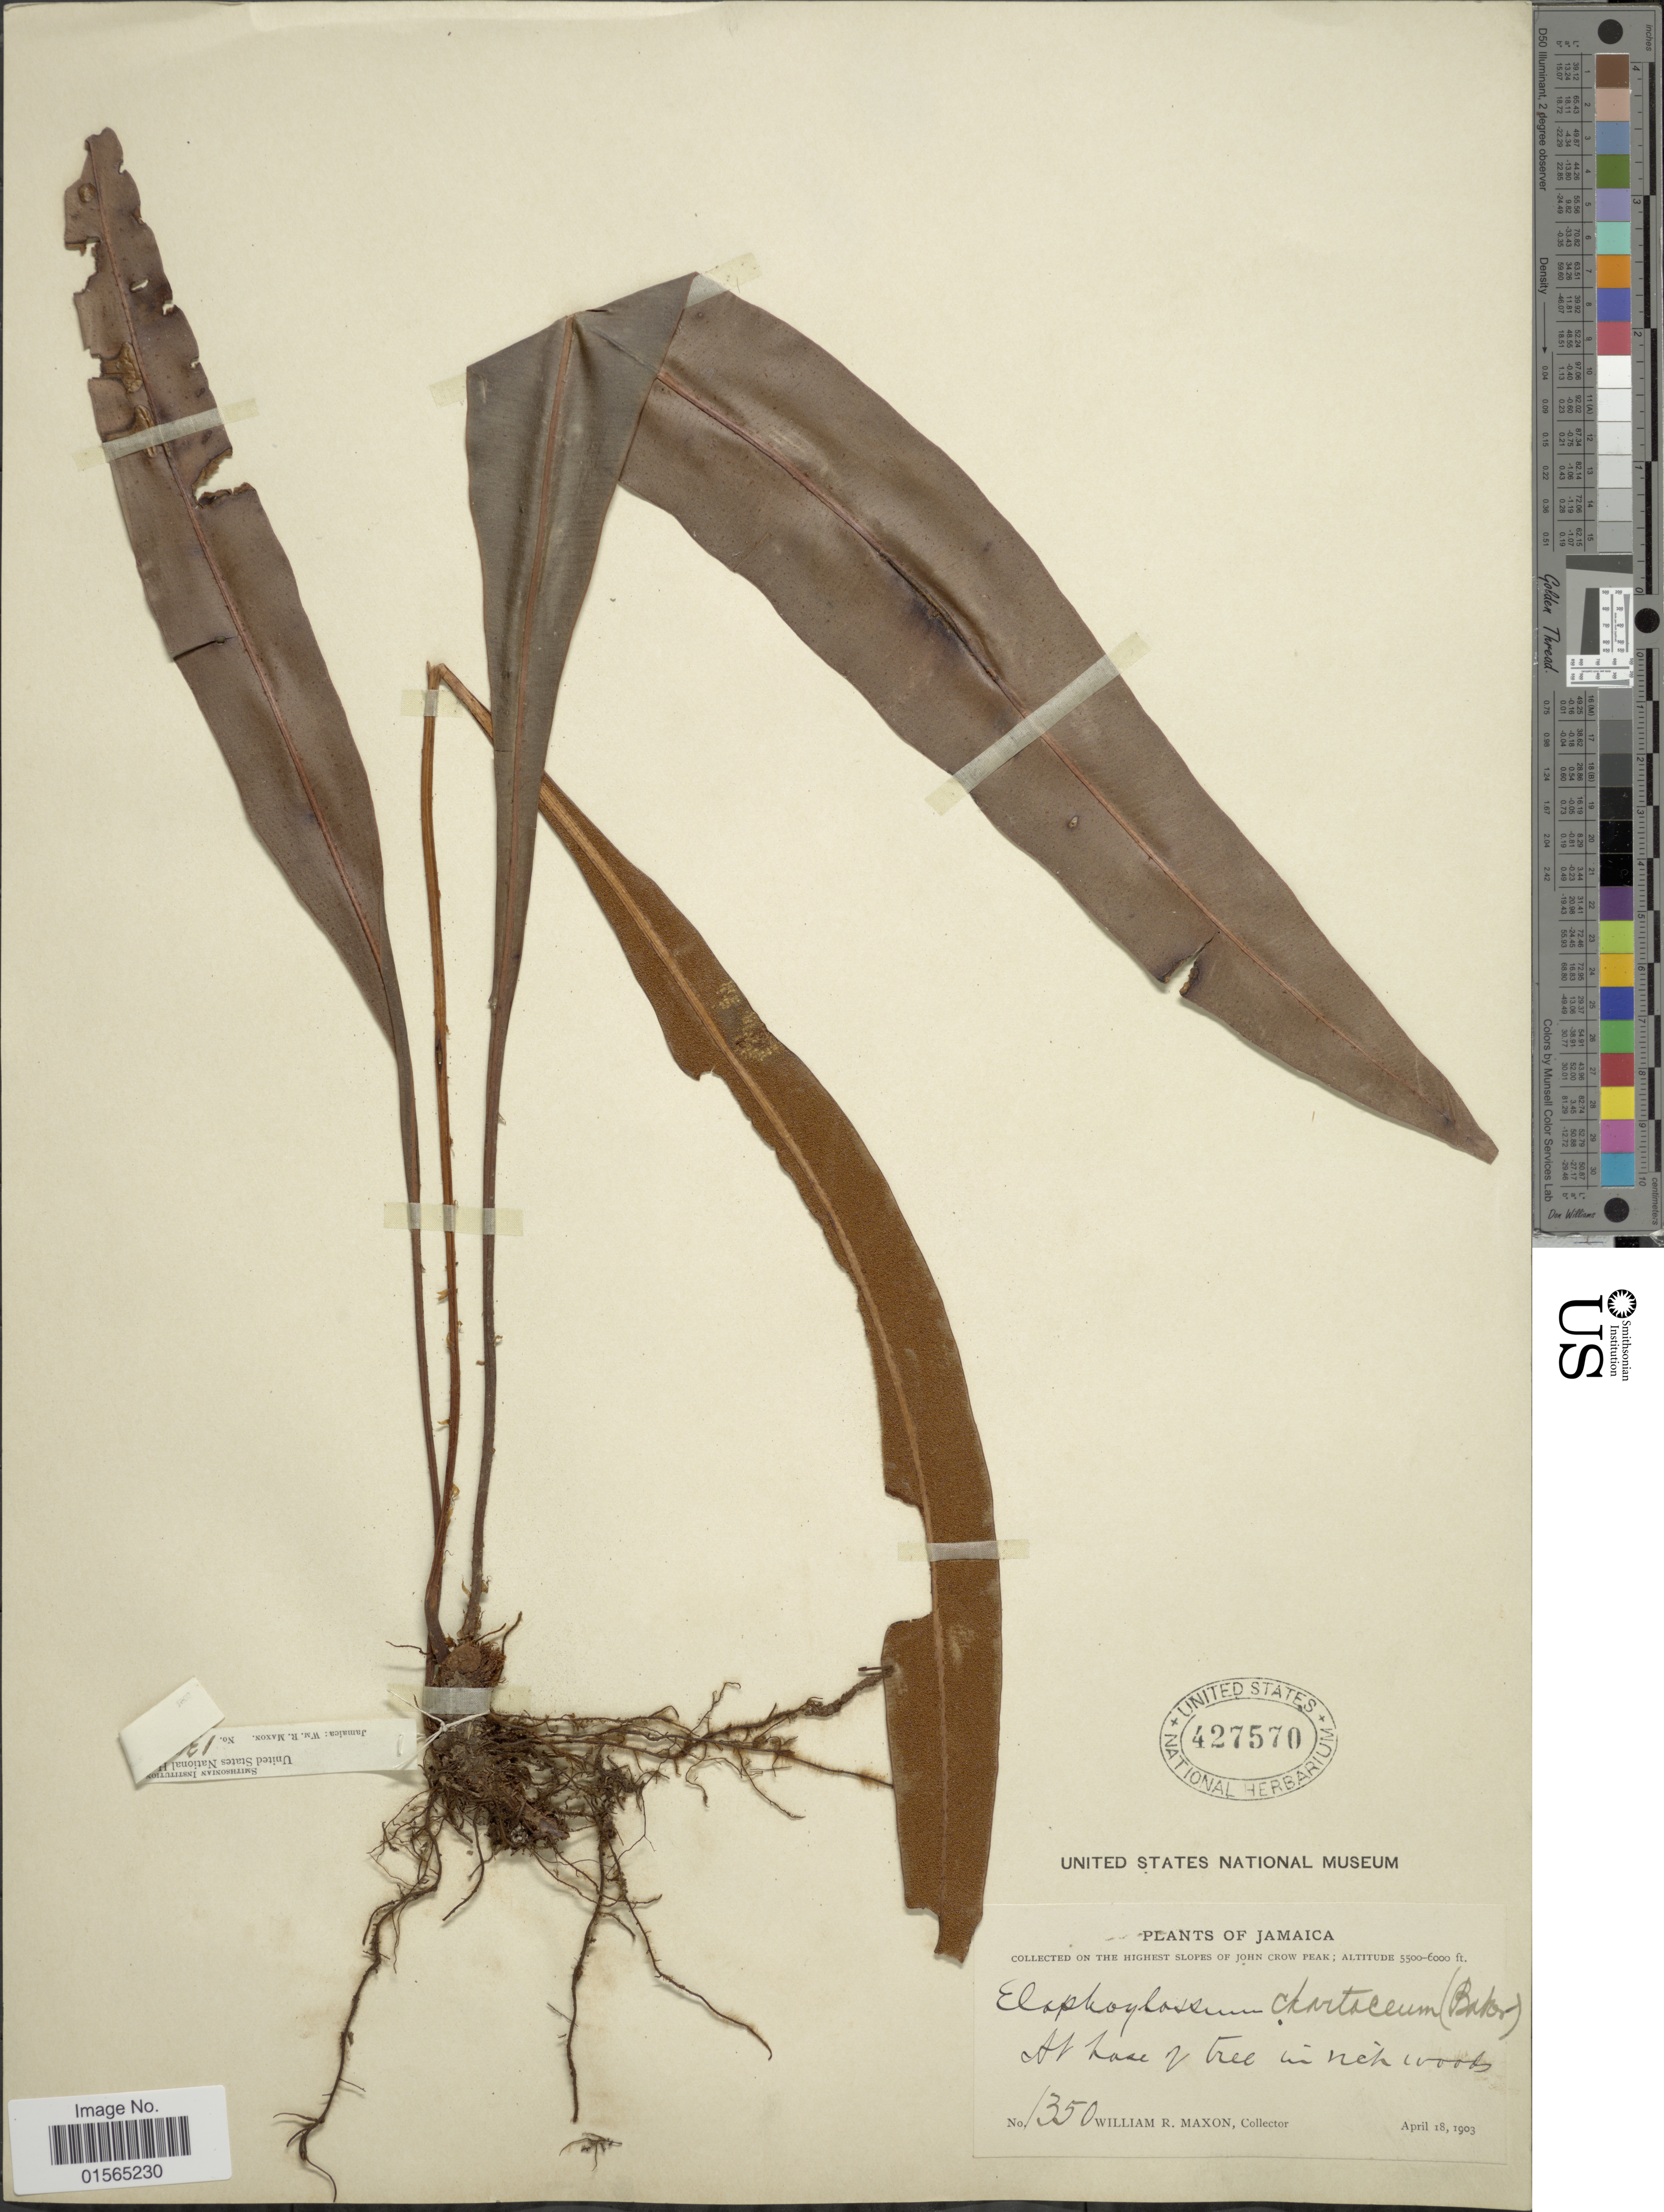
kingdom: Plantae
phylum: Tracheophyta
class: Polypodiopsida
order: Polypodiales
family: Dryopteridaceae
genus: Elaphoglossum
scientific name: Elaphoglossum chartaceum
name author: (Baker ex Jenman) C. Chr.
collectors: W. R. Maxon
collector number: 1350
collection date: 1903-04-18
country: Jamaica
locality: Highest slopes of John Crow Peak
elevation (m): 1676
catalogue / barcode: US 427570